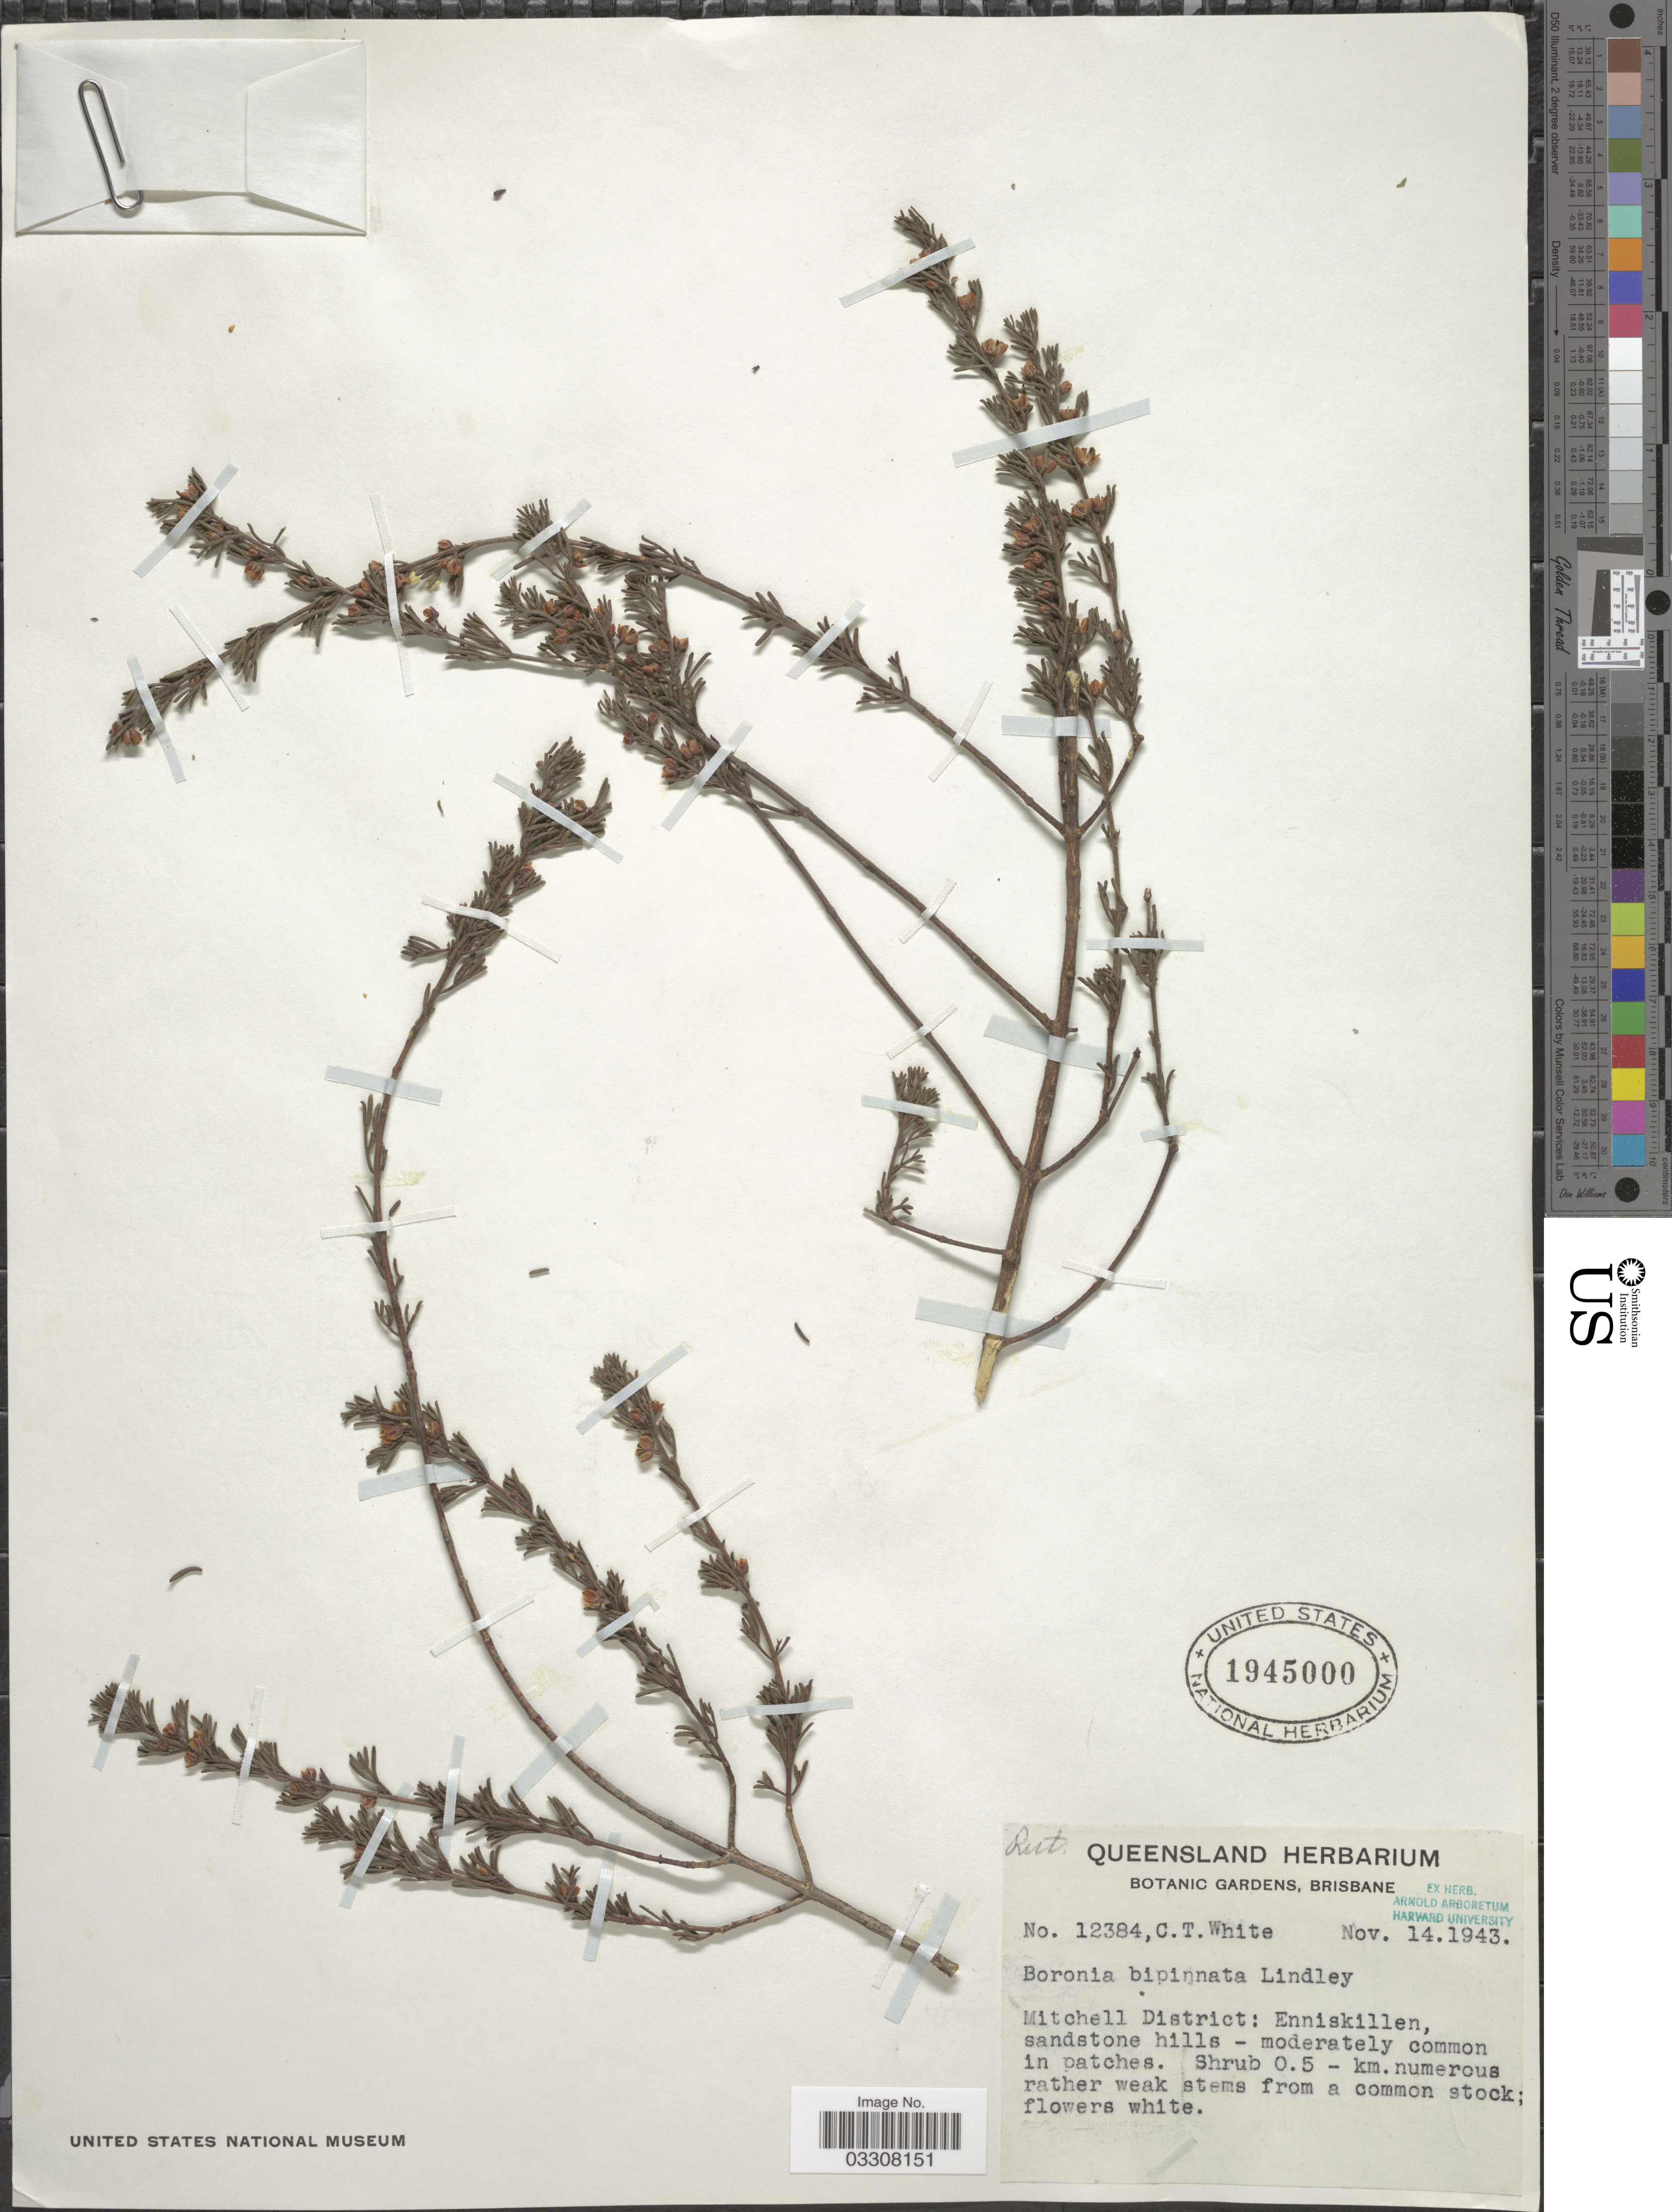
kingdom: Plantae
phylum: Tracheophyta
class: Magnoliopsida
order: Sapindales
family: Rutaceae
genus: Cyanothamnus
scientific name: Cyanothamnus occidentalis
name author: (Duretto) Duretto & Heslewood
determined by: Strong, Mark T., (BOT), Smithsonian Institution - National Museum of Natural History (UNITED STATES)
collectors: C. T. White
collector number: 12384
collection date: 1943-11-14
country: Australia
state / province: Queensland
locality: Mitchell District: Enniskillen, sandstone hills.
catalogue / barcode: US 1945000